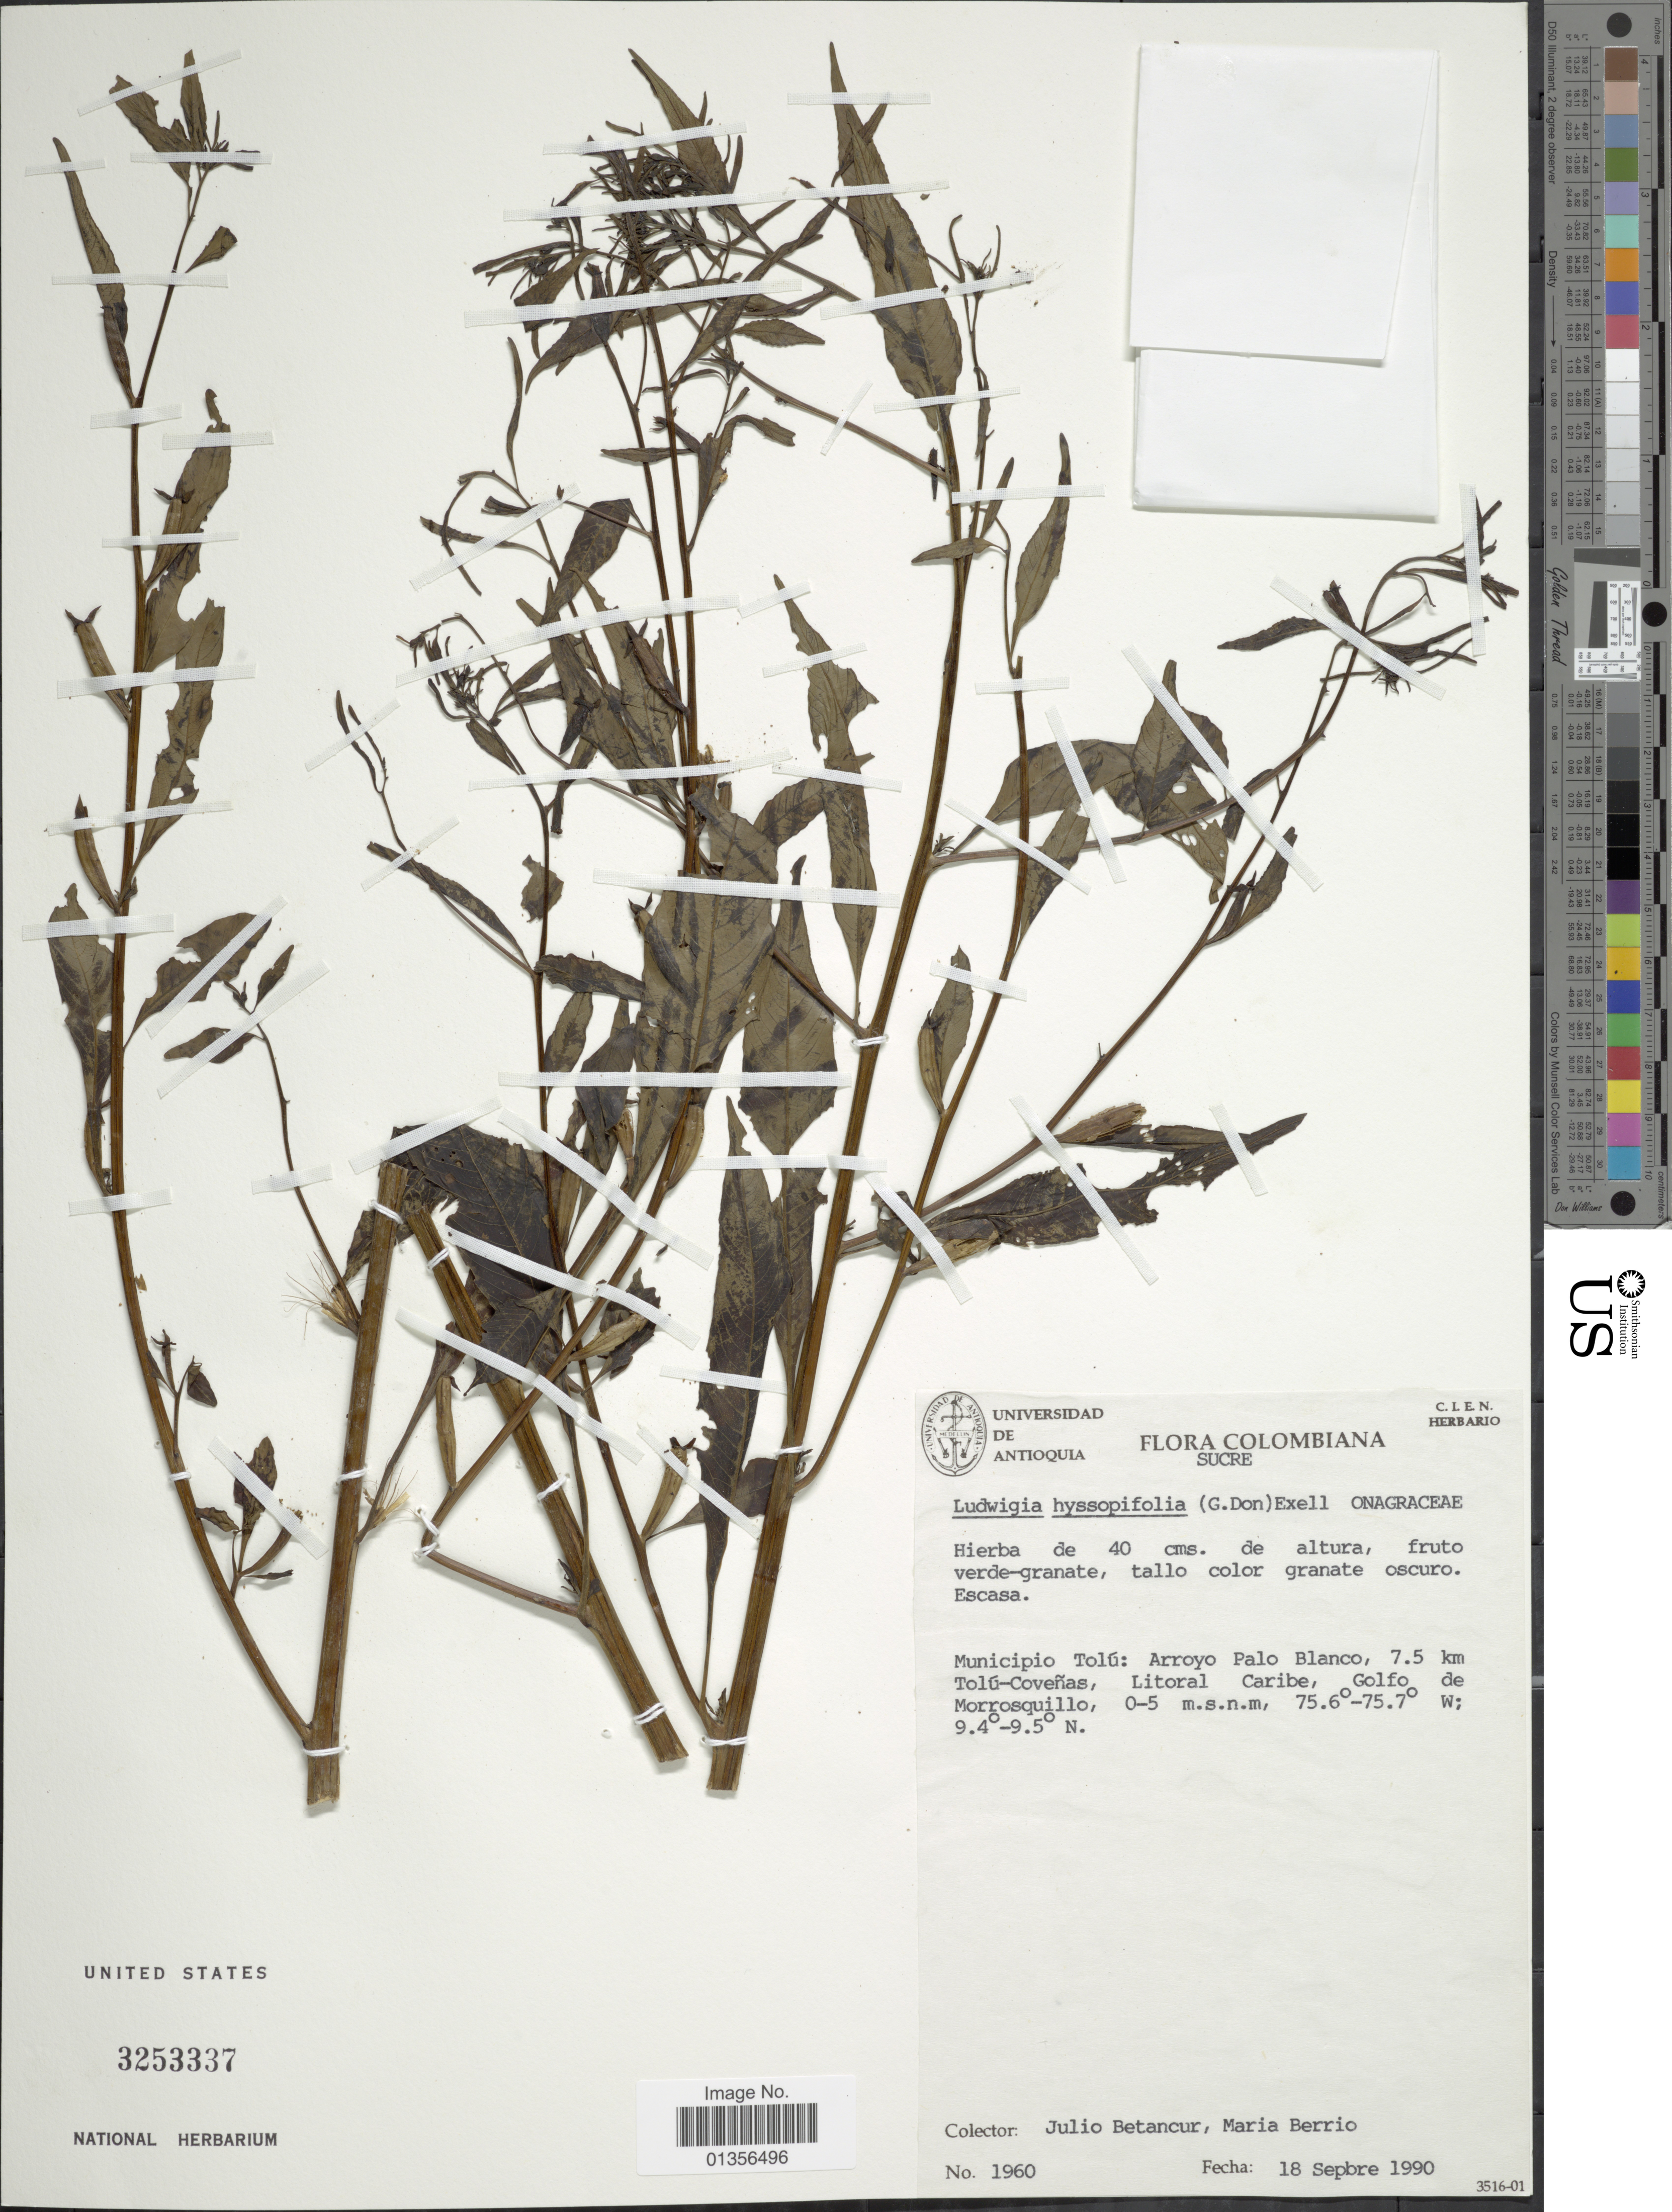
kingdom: Plantae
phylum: Tracheophyta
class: Magnoliopsida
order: Myrtales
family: Onagraceae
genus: Ludwigia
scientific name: Ludwigia hyssopifolia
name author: (G. Don) Exell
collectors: J. Betancur & M. Berrio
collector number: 1960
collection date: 1990-09-18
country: Colombia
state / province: Sucre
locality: Sucre, Municipio Tolú: Arroyo Palo Blanco, 7.5 km Tolú-Coveñas, Litoral Caribe, Golfo de Morrosquillo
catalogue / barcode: US 3253337